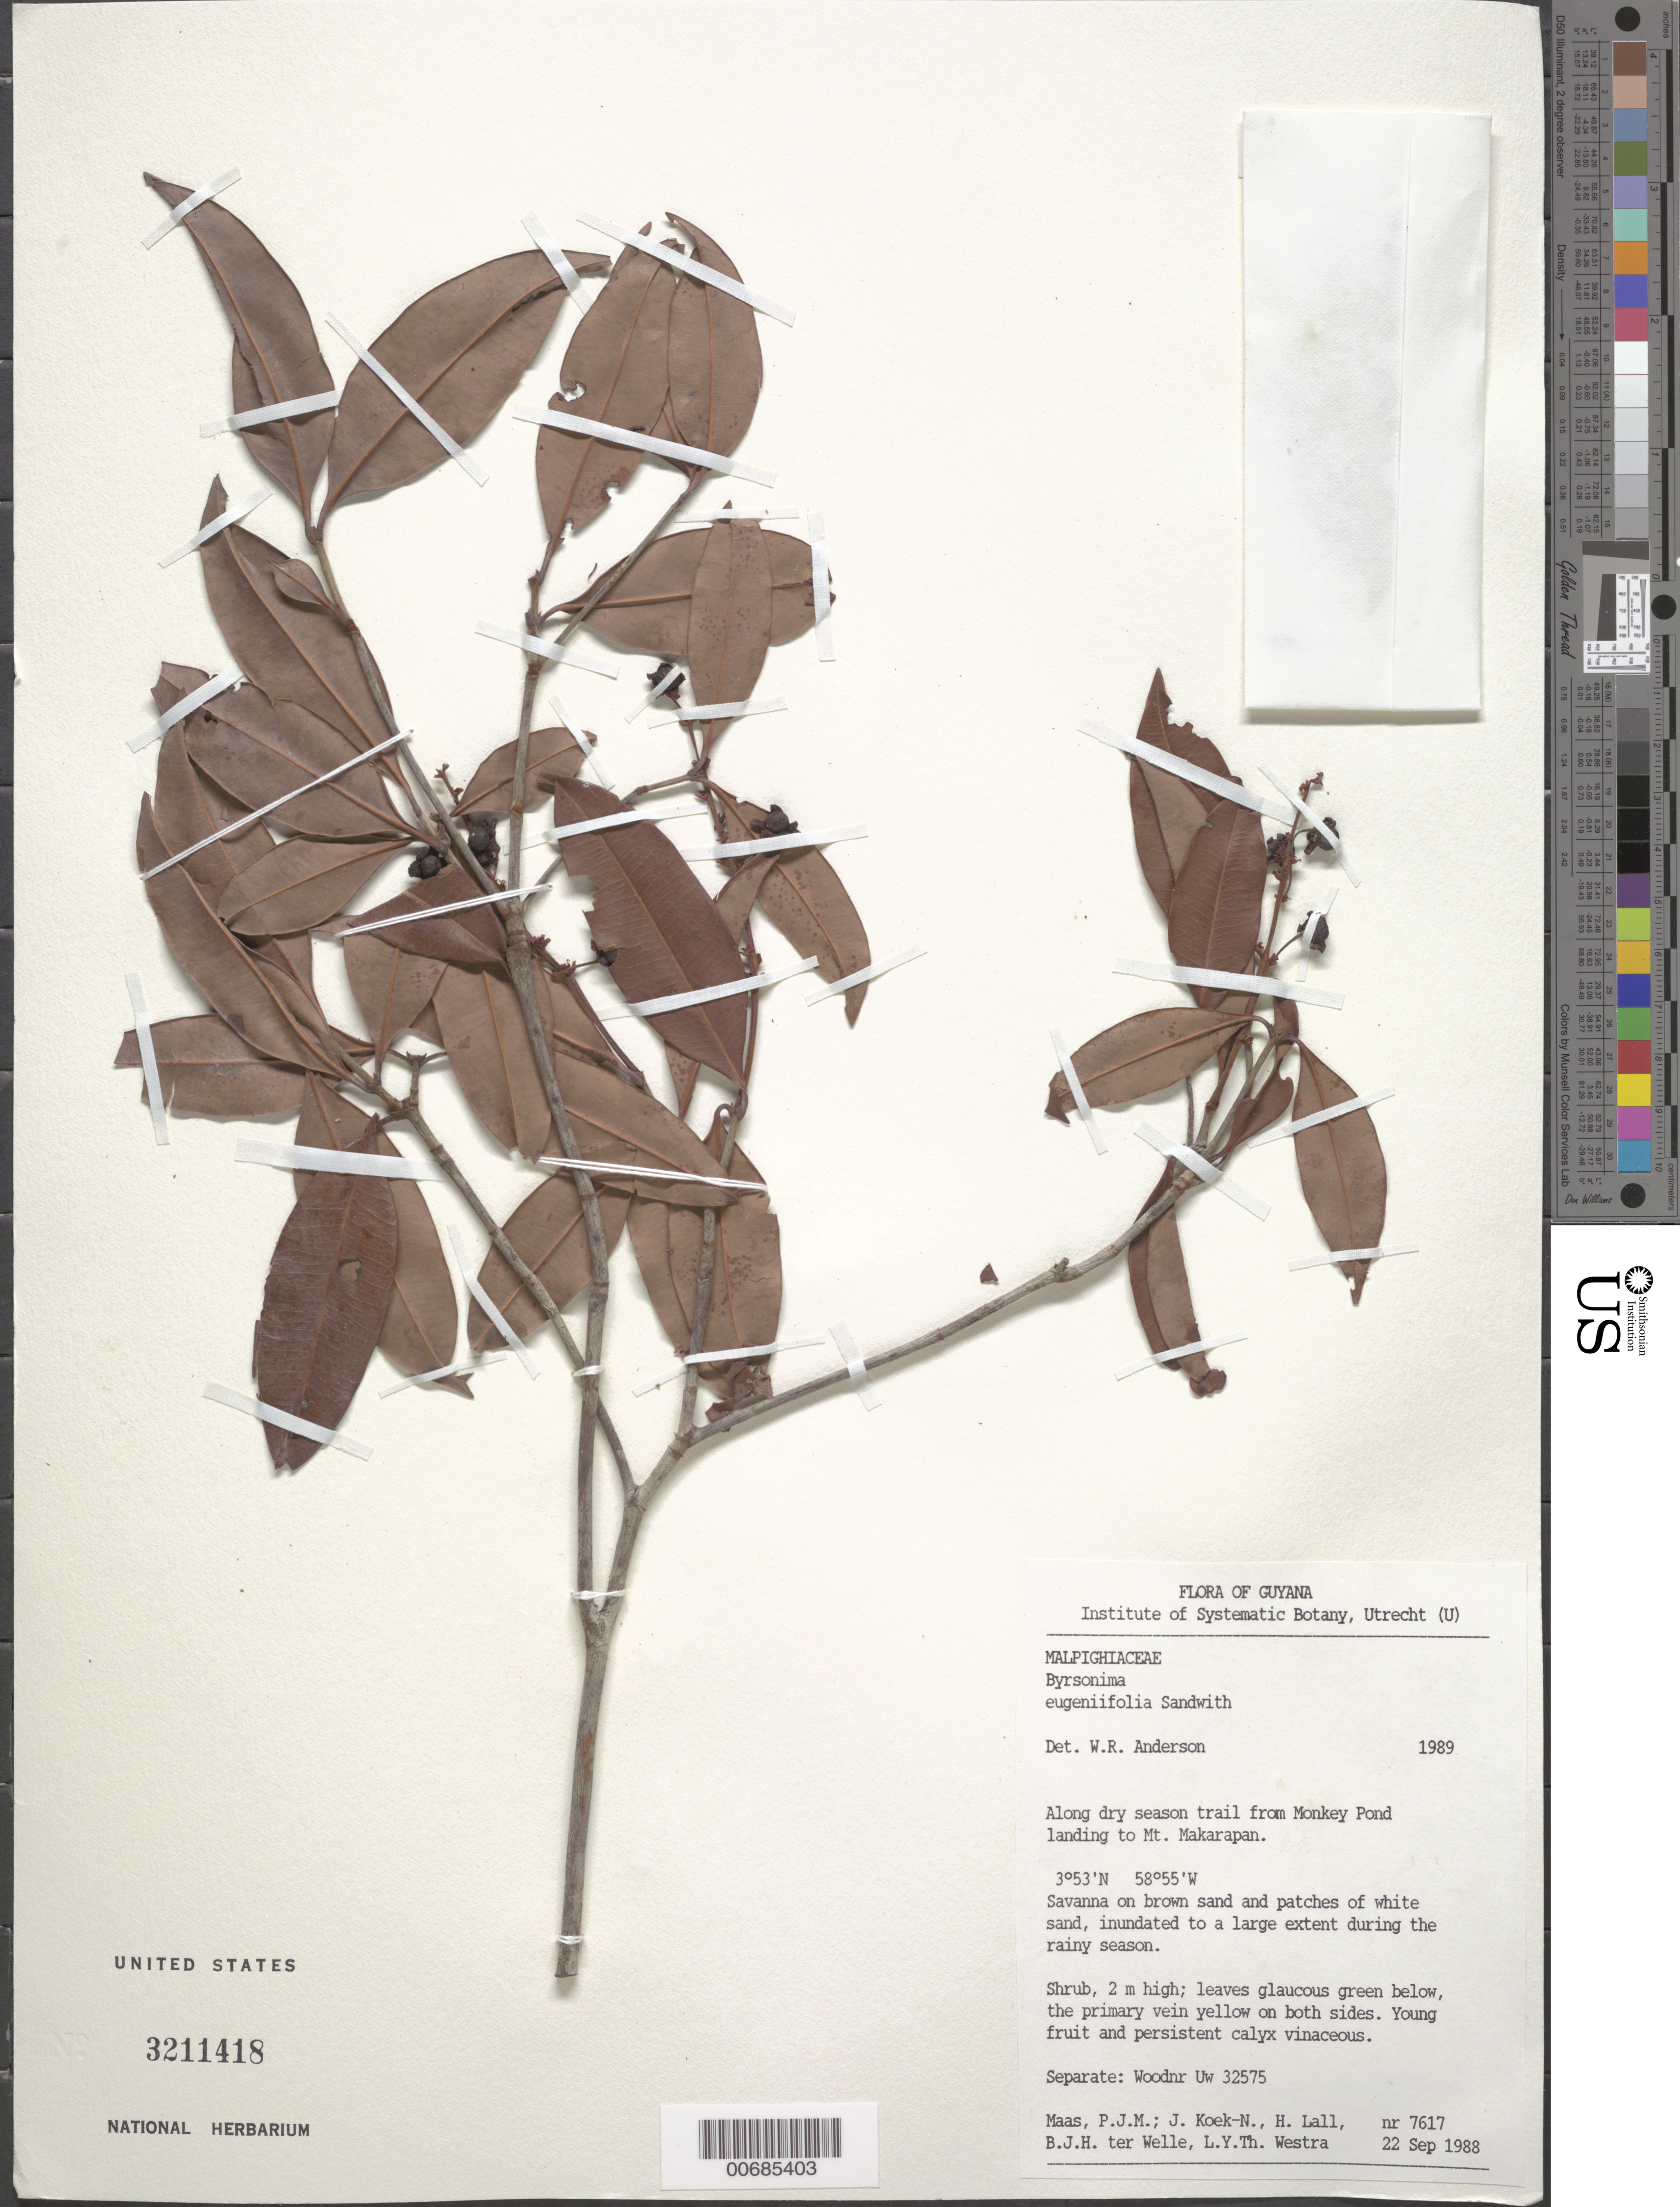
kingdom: Plantae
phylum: Tracheophyta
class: Magnoliopsida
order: Malpighiales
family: Malpighiaceae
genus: Byrsonima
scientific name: Byrsonima eugeniifolia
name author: Sandwith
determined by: Anderson, W. R., (MICH), University of Michigan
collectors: P. Maas, J. Koek-Noorman, H. Lall, B. Welle & L. Y. T. Westra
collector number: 7617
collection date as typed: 22-Sep-88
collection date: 1988-09-22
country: Guyana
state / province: U. Takutu-U. Essequibo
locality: Monkey Pond landing, dry season trail to Mt. Makarapan; Rupununi River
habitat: Savanna on brown sand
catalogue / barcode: US 3211418